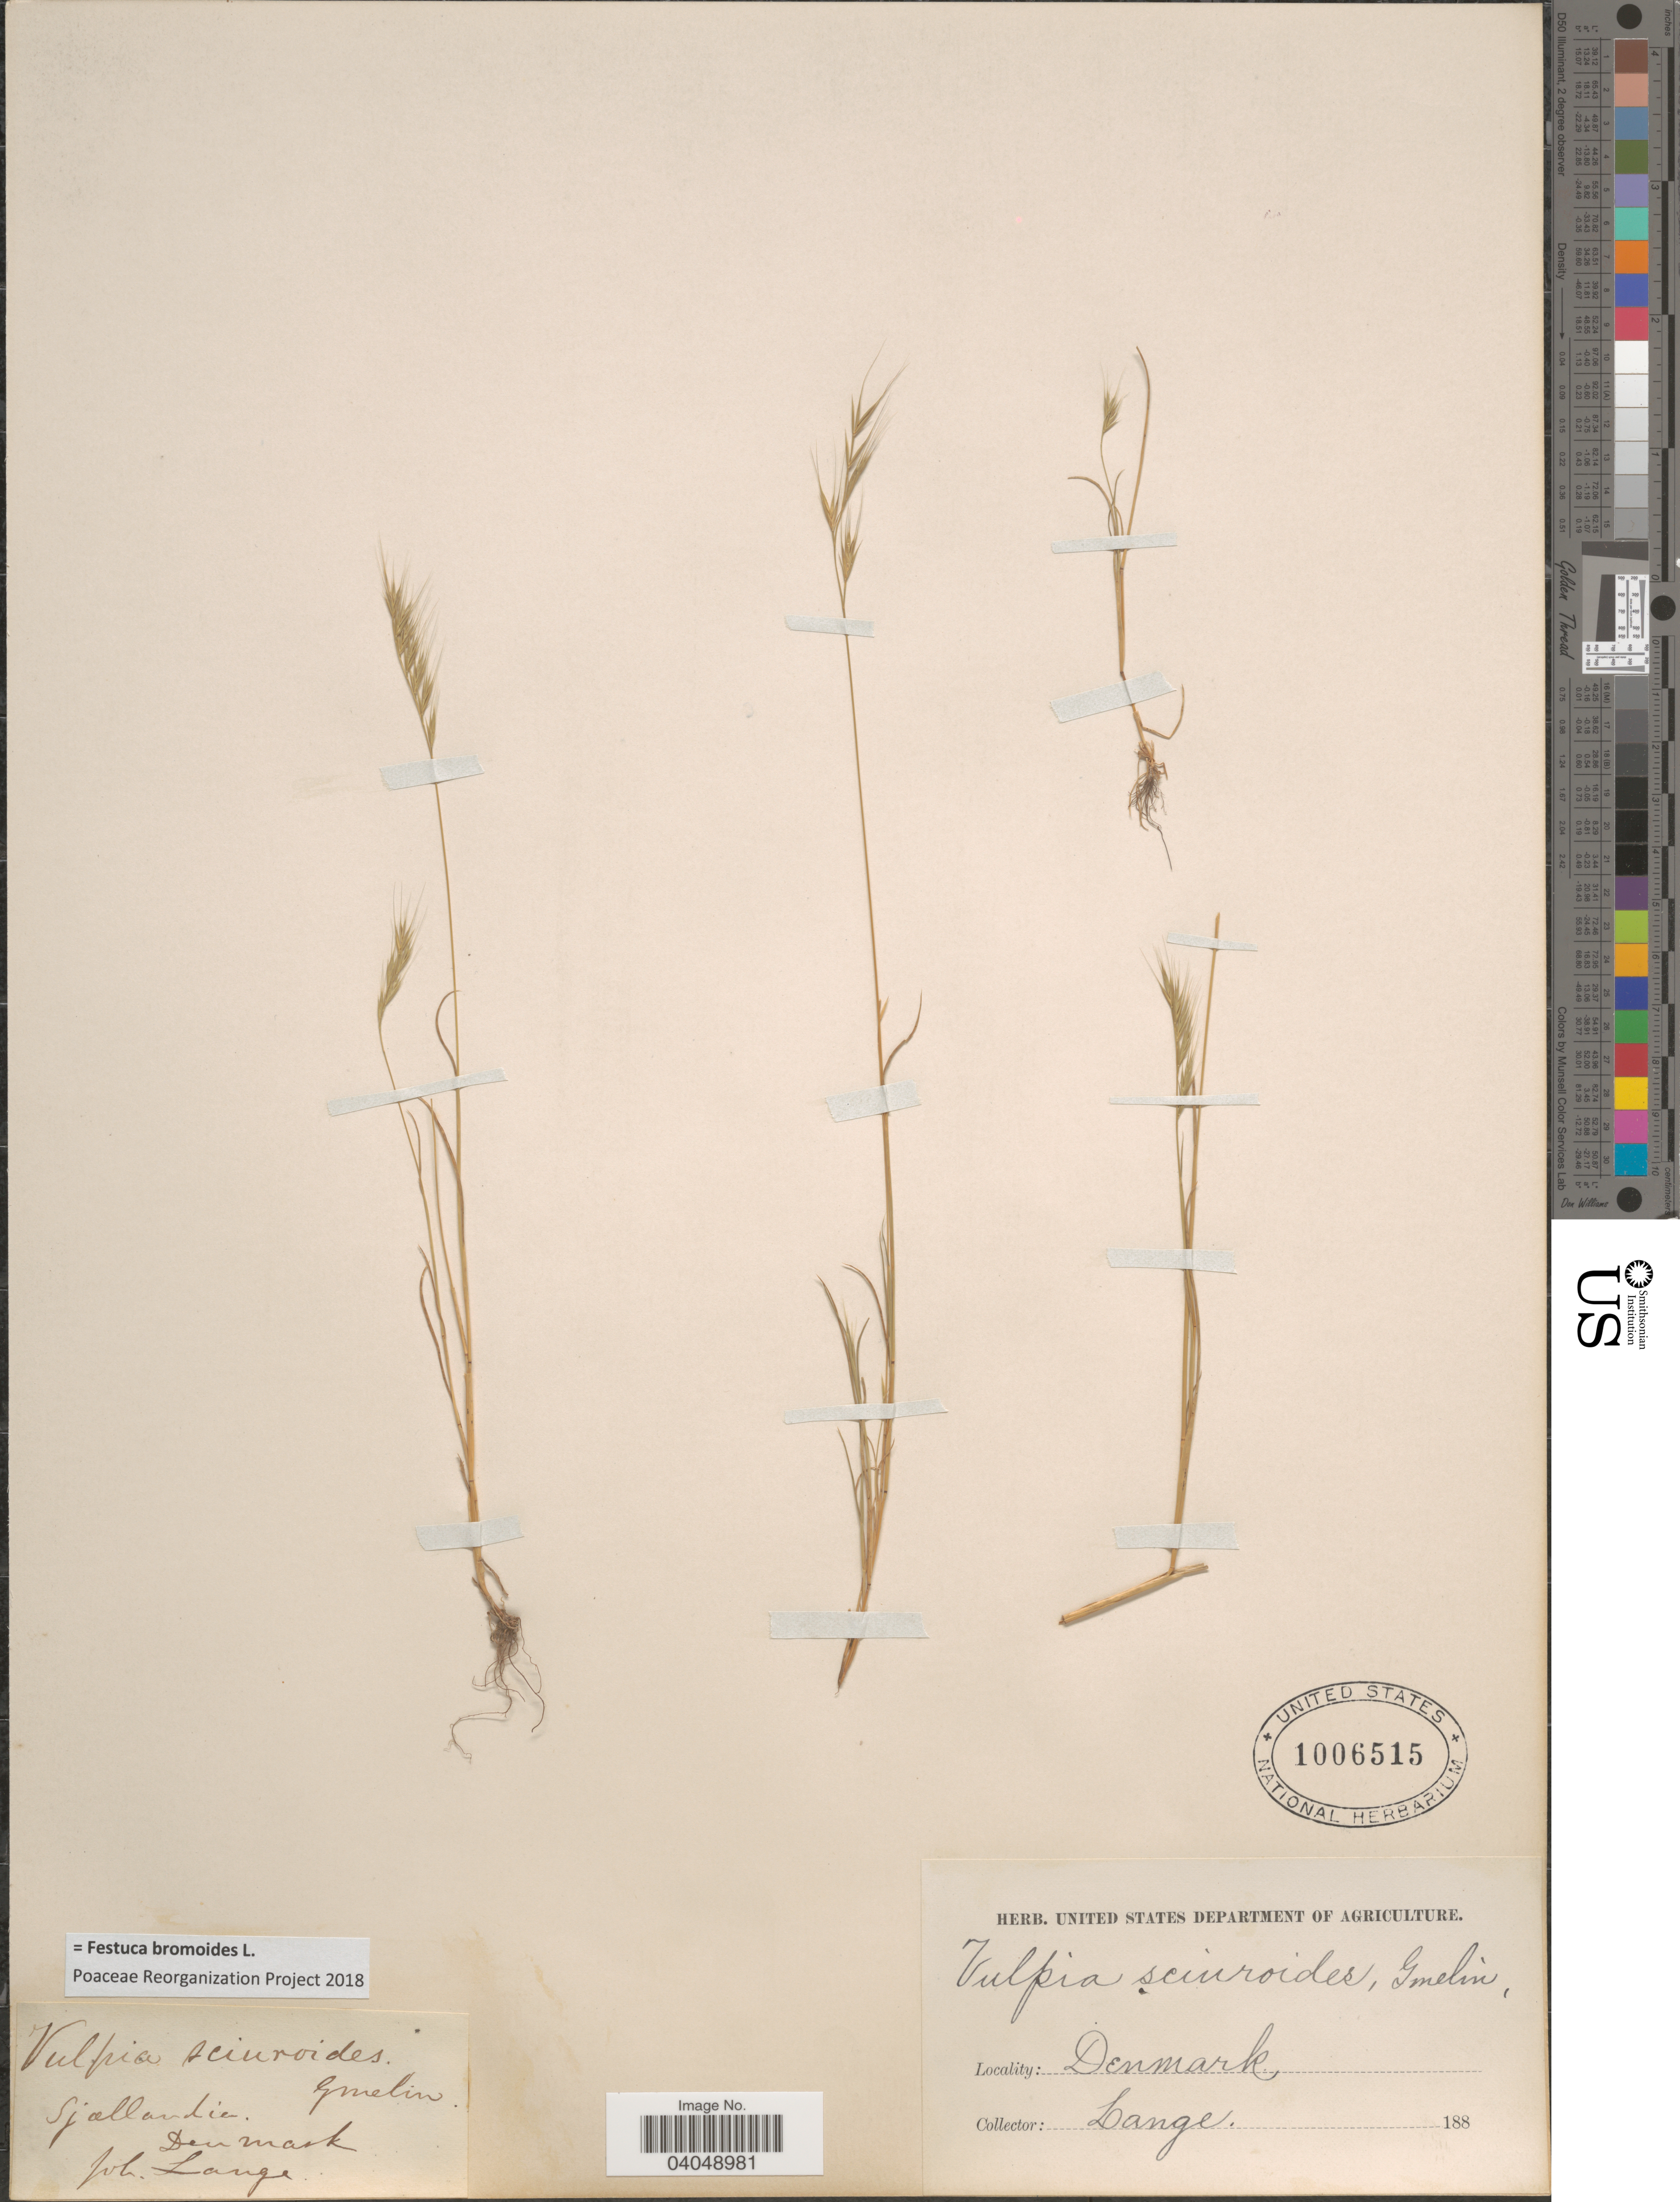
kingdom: Plantae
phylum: Tracheophyta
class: Liliopsida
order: Poales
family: Poaceae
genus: Festuca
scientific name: Festuca bromoides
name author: L.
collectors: J. M. C. Lange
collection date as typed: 188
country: Denmark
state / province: Sjæland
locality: Sjallandia.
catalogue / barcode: US 1006515